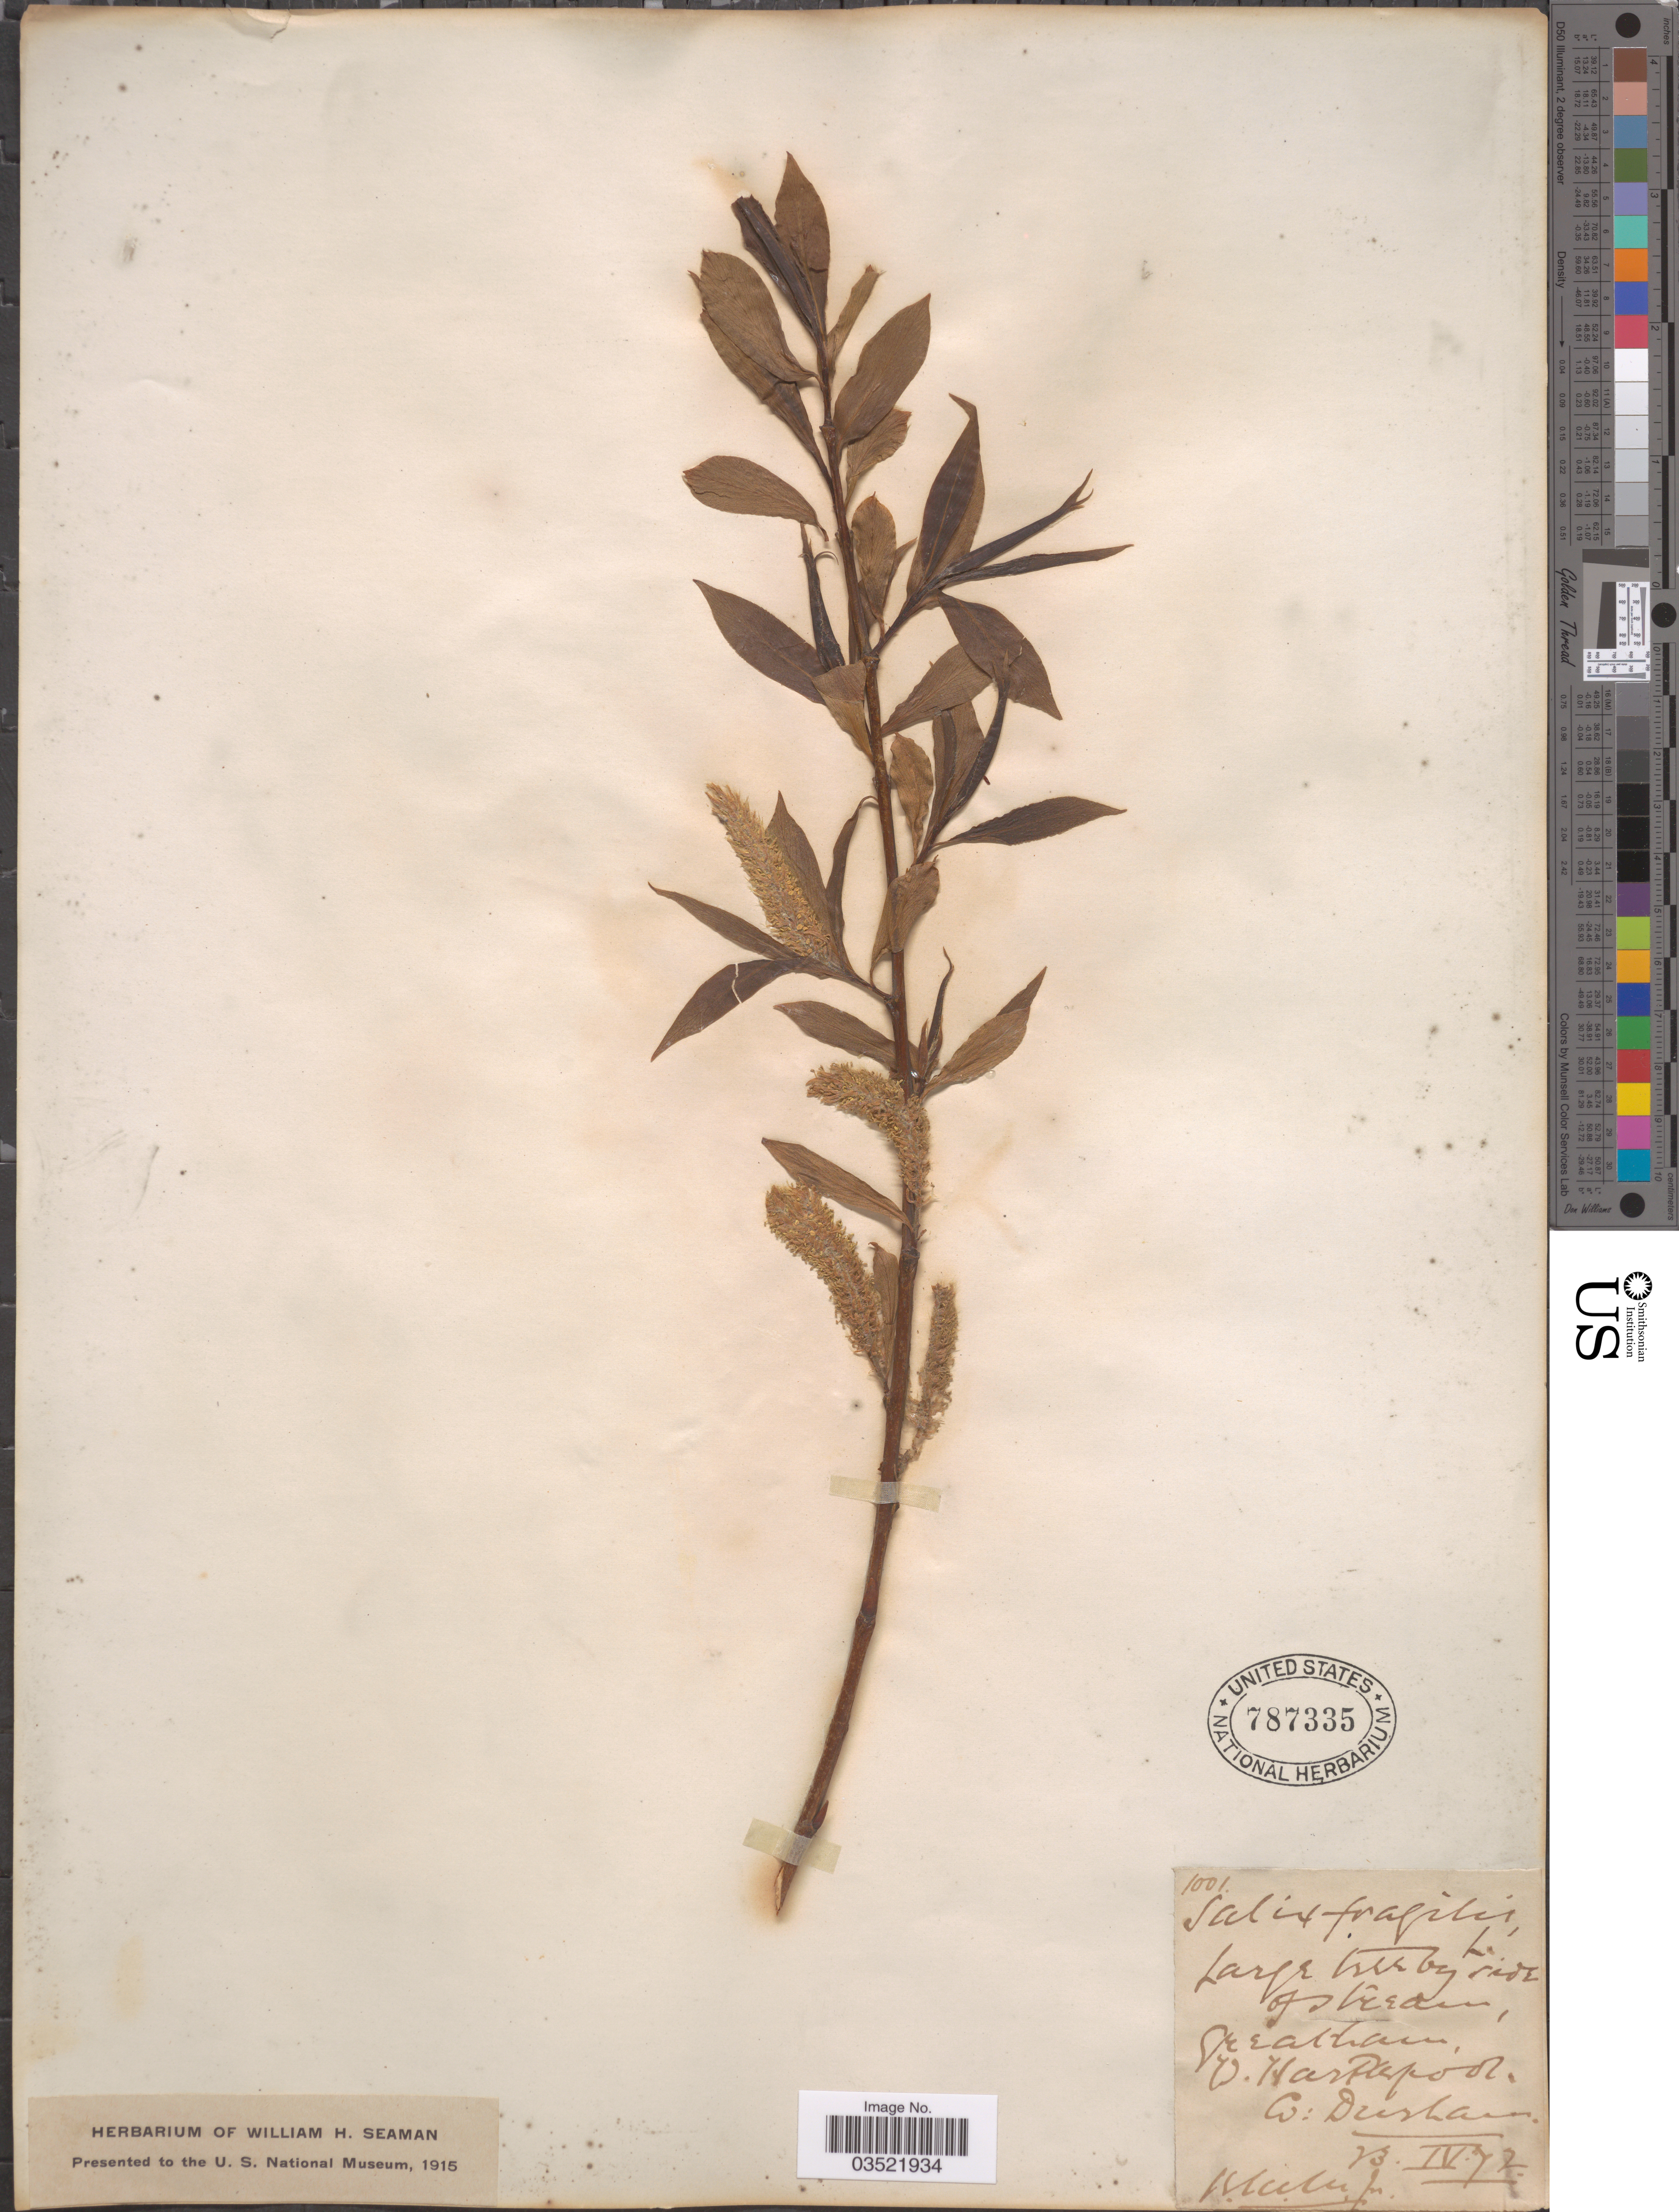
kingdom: Plantae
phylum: Tracheophyta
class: Magnoliopsida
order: Malpighiales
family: Salicaceae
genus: Salix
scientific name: Salix fragilis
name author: L.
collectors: B.M.M. Jr.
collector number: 1001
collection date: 1872-04-23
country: United Kingdom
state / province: England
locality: Greatham, rd Harperpool, Co: Durham.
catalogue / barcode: US 787335